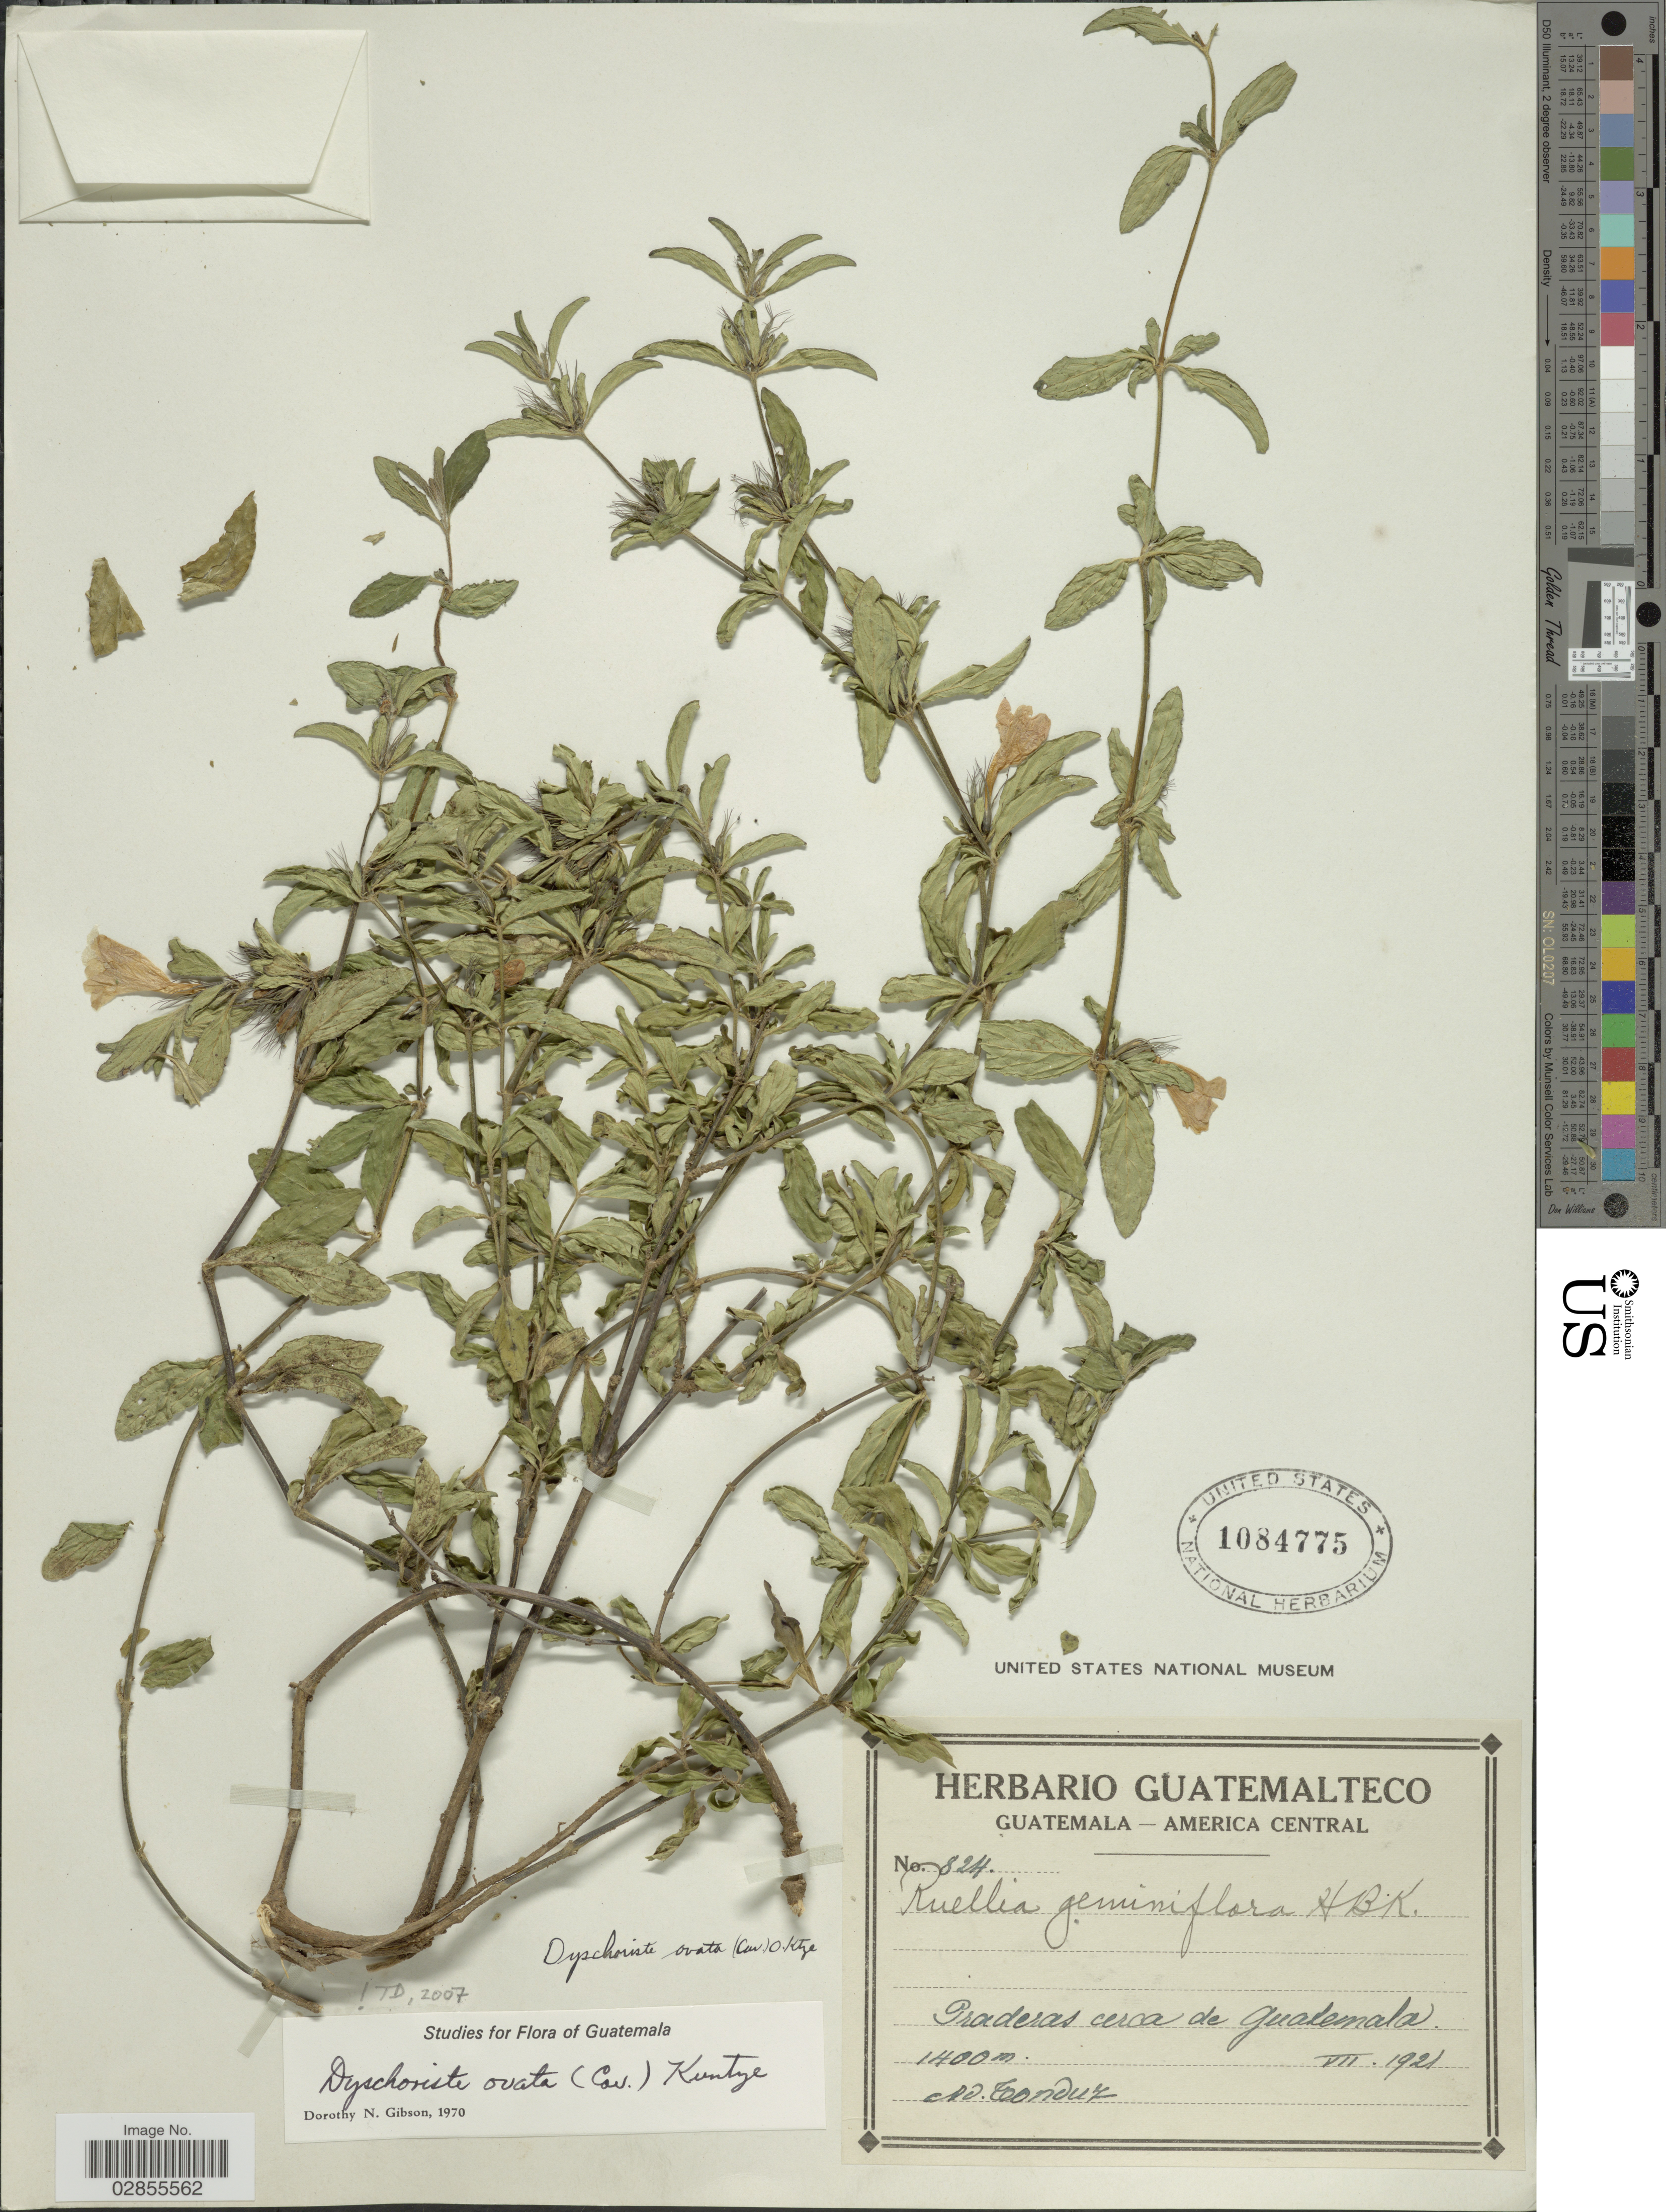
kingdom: Plantae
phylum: Tracheophyta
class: Magnoliopsida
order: Lamiales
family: Acanthaceae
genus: Dyschoriste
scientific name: Dyschoriste ovata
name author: (Cav.) Kuntze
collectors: A. Tonduz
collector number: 824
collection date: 1921-07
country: Guatemala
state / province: Guatemala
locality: Praderas cerca de Guatemala.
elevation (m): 1400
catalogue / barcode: US 1084775